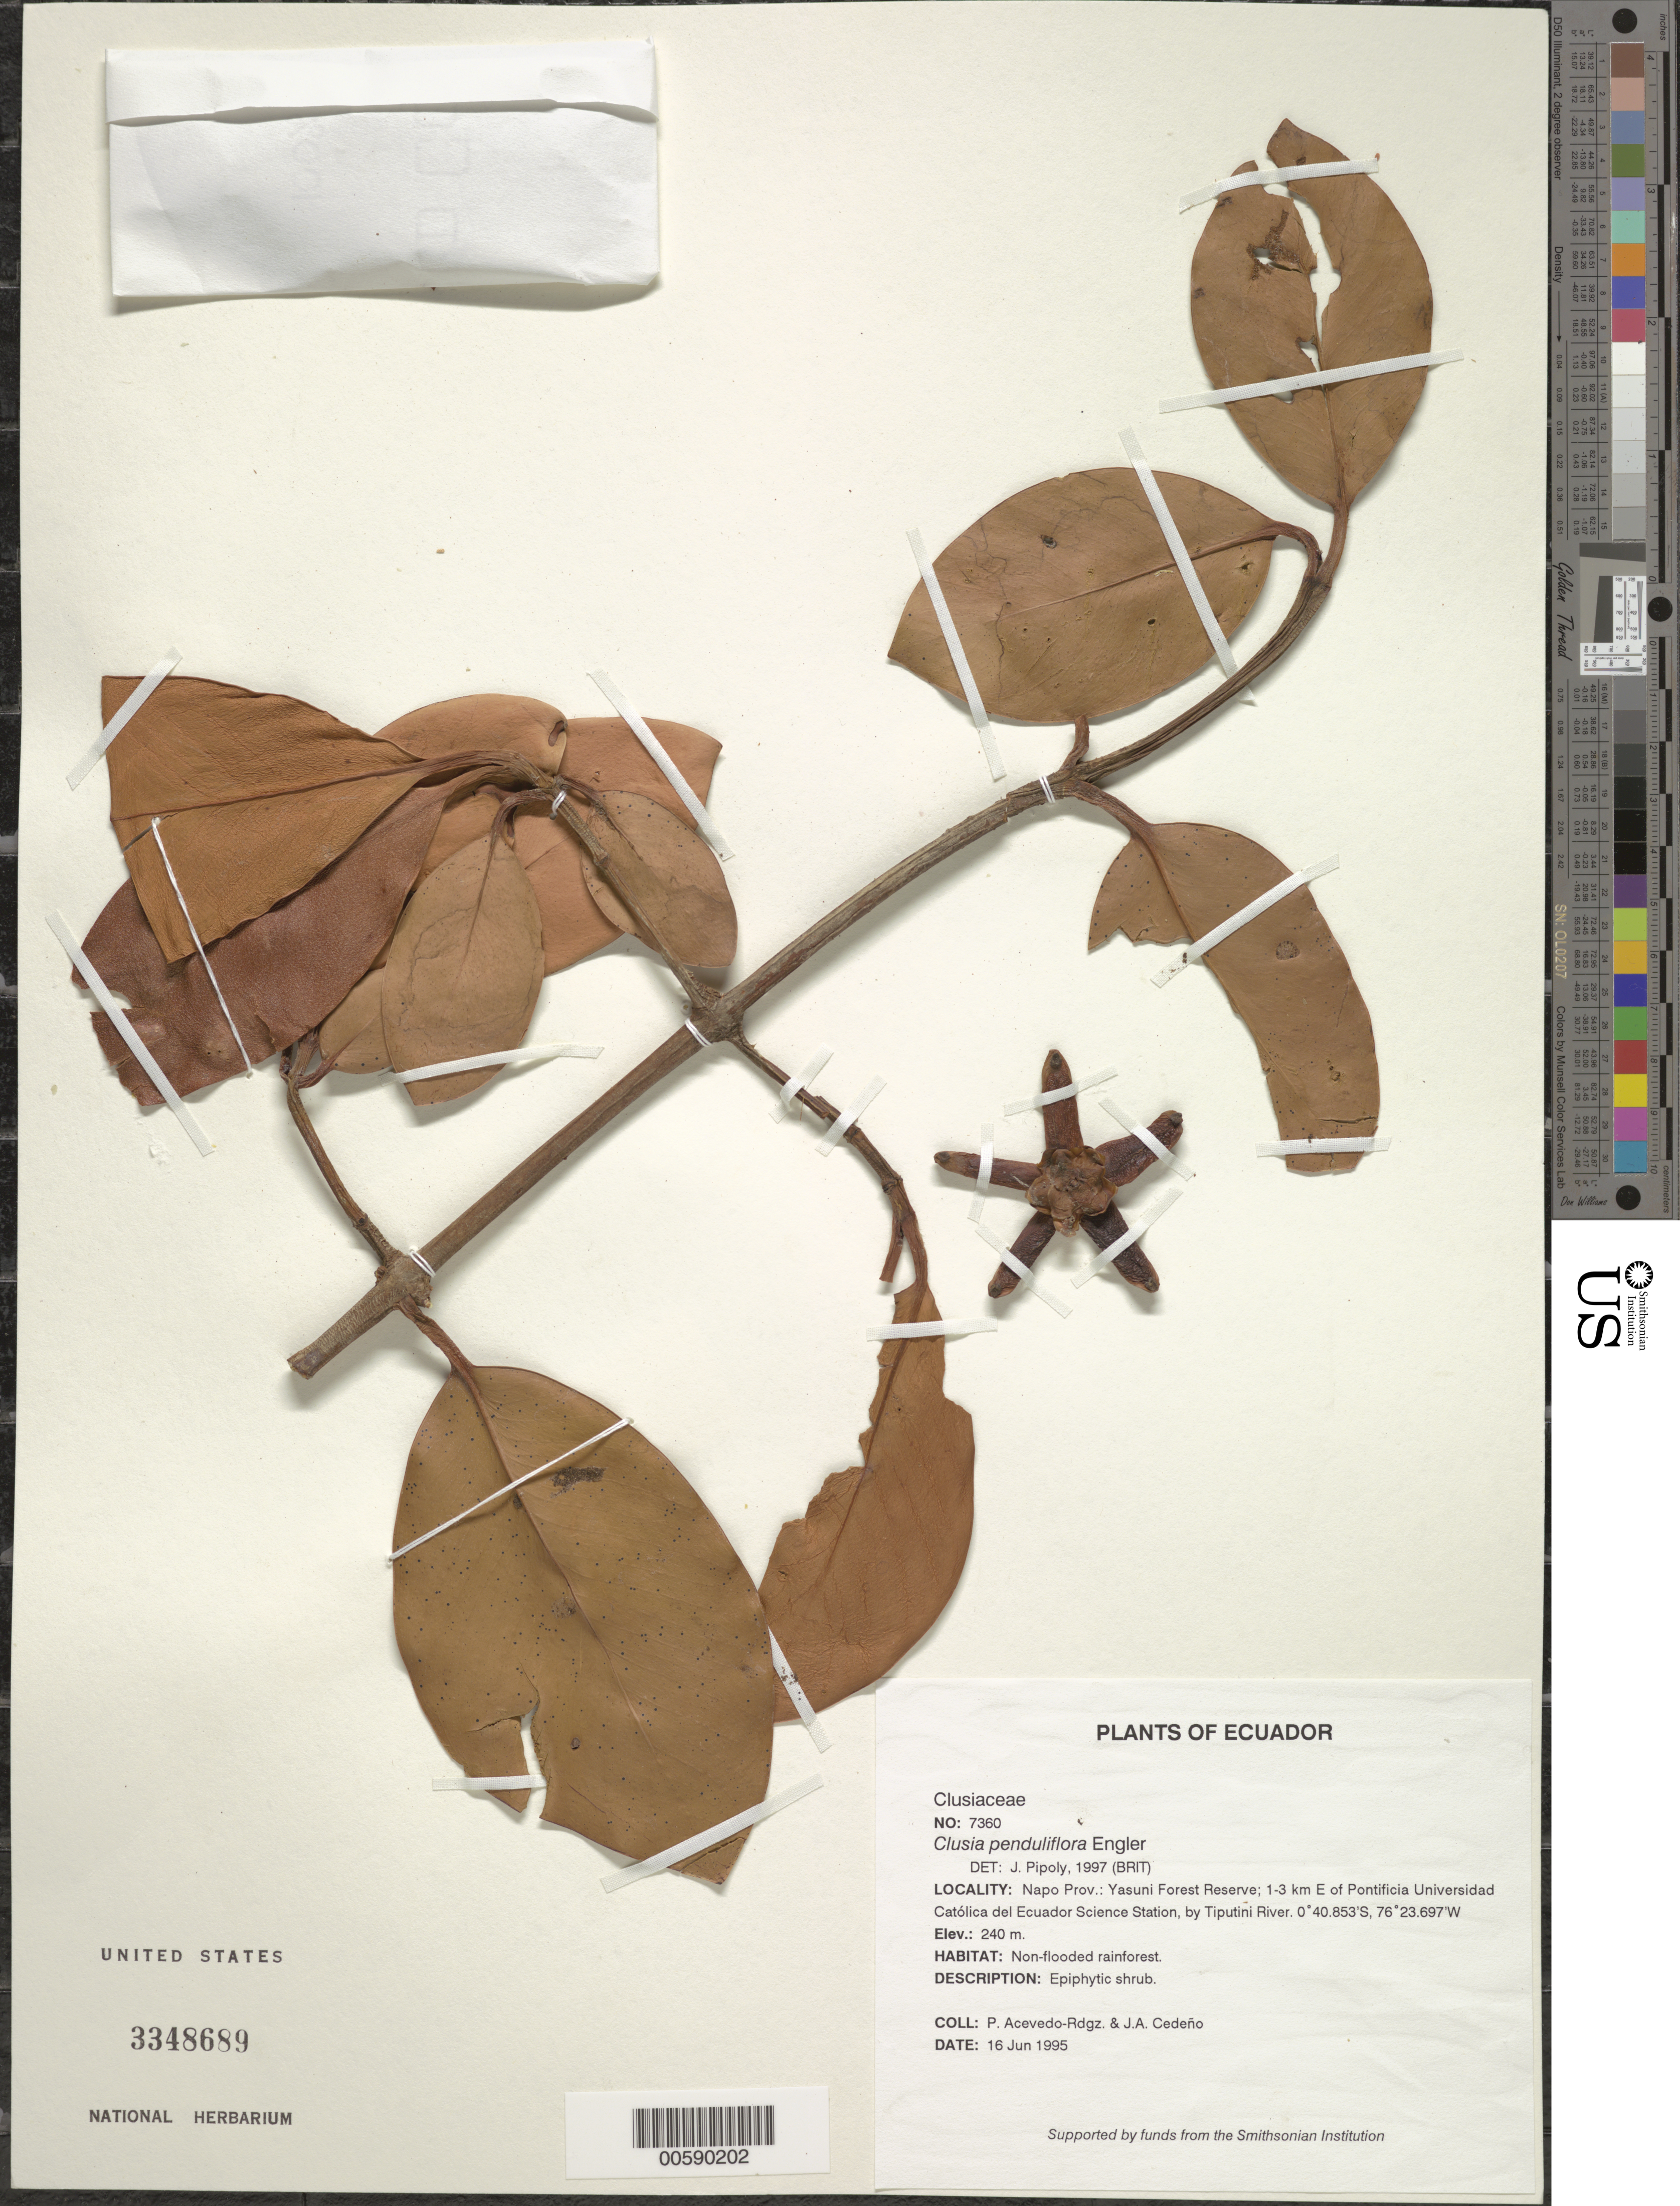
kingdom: Plantae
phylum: Tracheophyta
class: Magnoliopsida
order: Malpighiales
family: Clusiaceae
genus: Clusia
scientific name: Clusia penduliflora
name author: Engl.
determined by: Pipoly, J. J., III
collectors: P. Acevedo-Rodr. & J. A. Cedeño M.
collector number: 7360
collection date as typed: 16 Jun 1995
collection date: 1995-06-16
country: Ecuador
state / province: Napo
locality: Napo Prov.: Yasuni Forest Reserve; 1-3 km E of Pontificia Universidad Católica del Ecuador Science Station by Tiputini River.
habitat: Non-flooded rainforest.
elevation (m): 240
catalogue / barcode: US 3348689